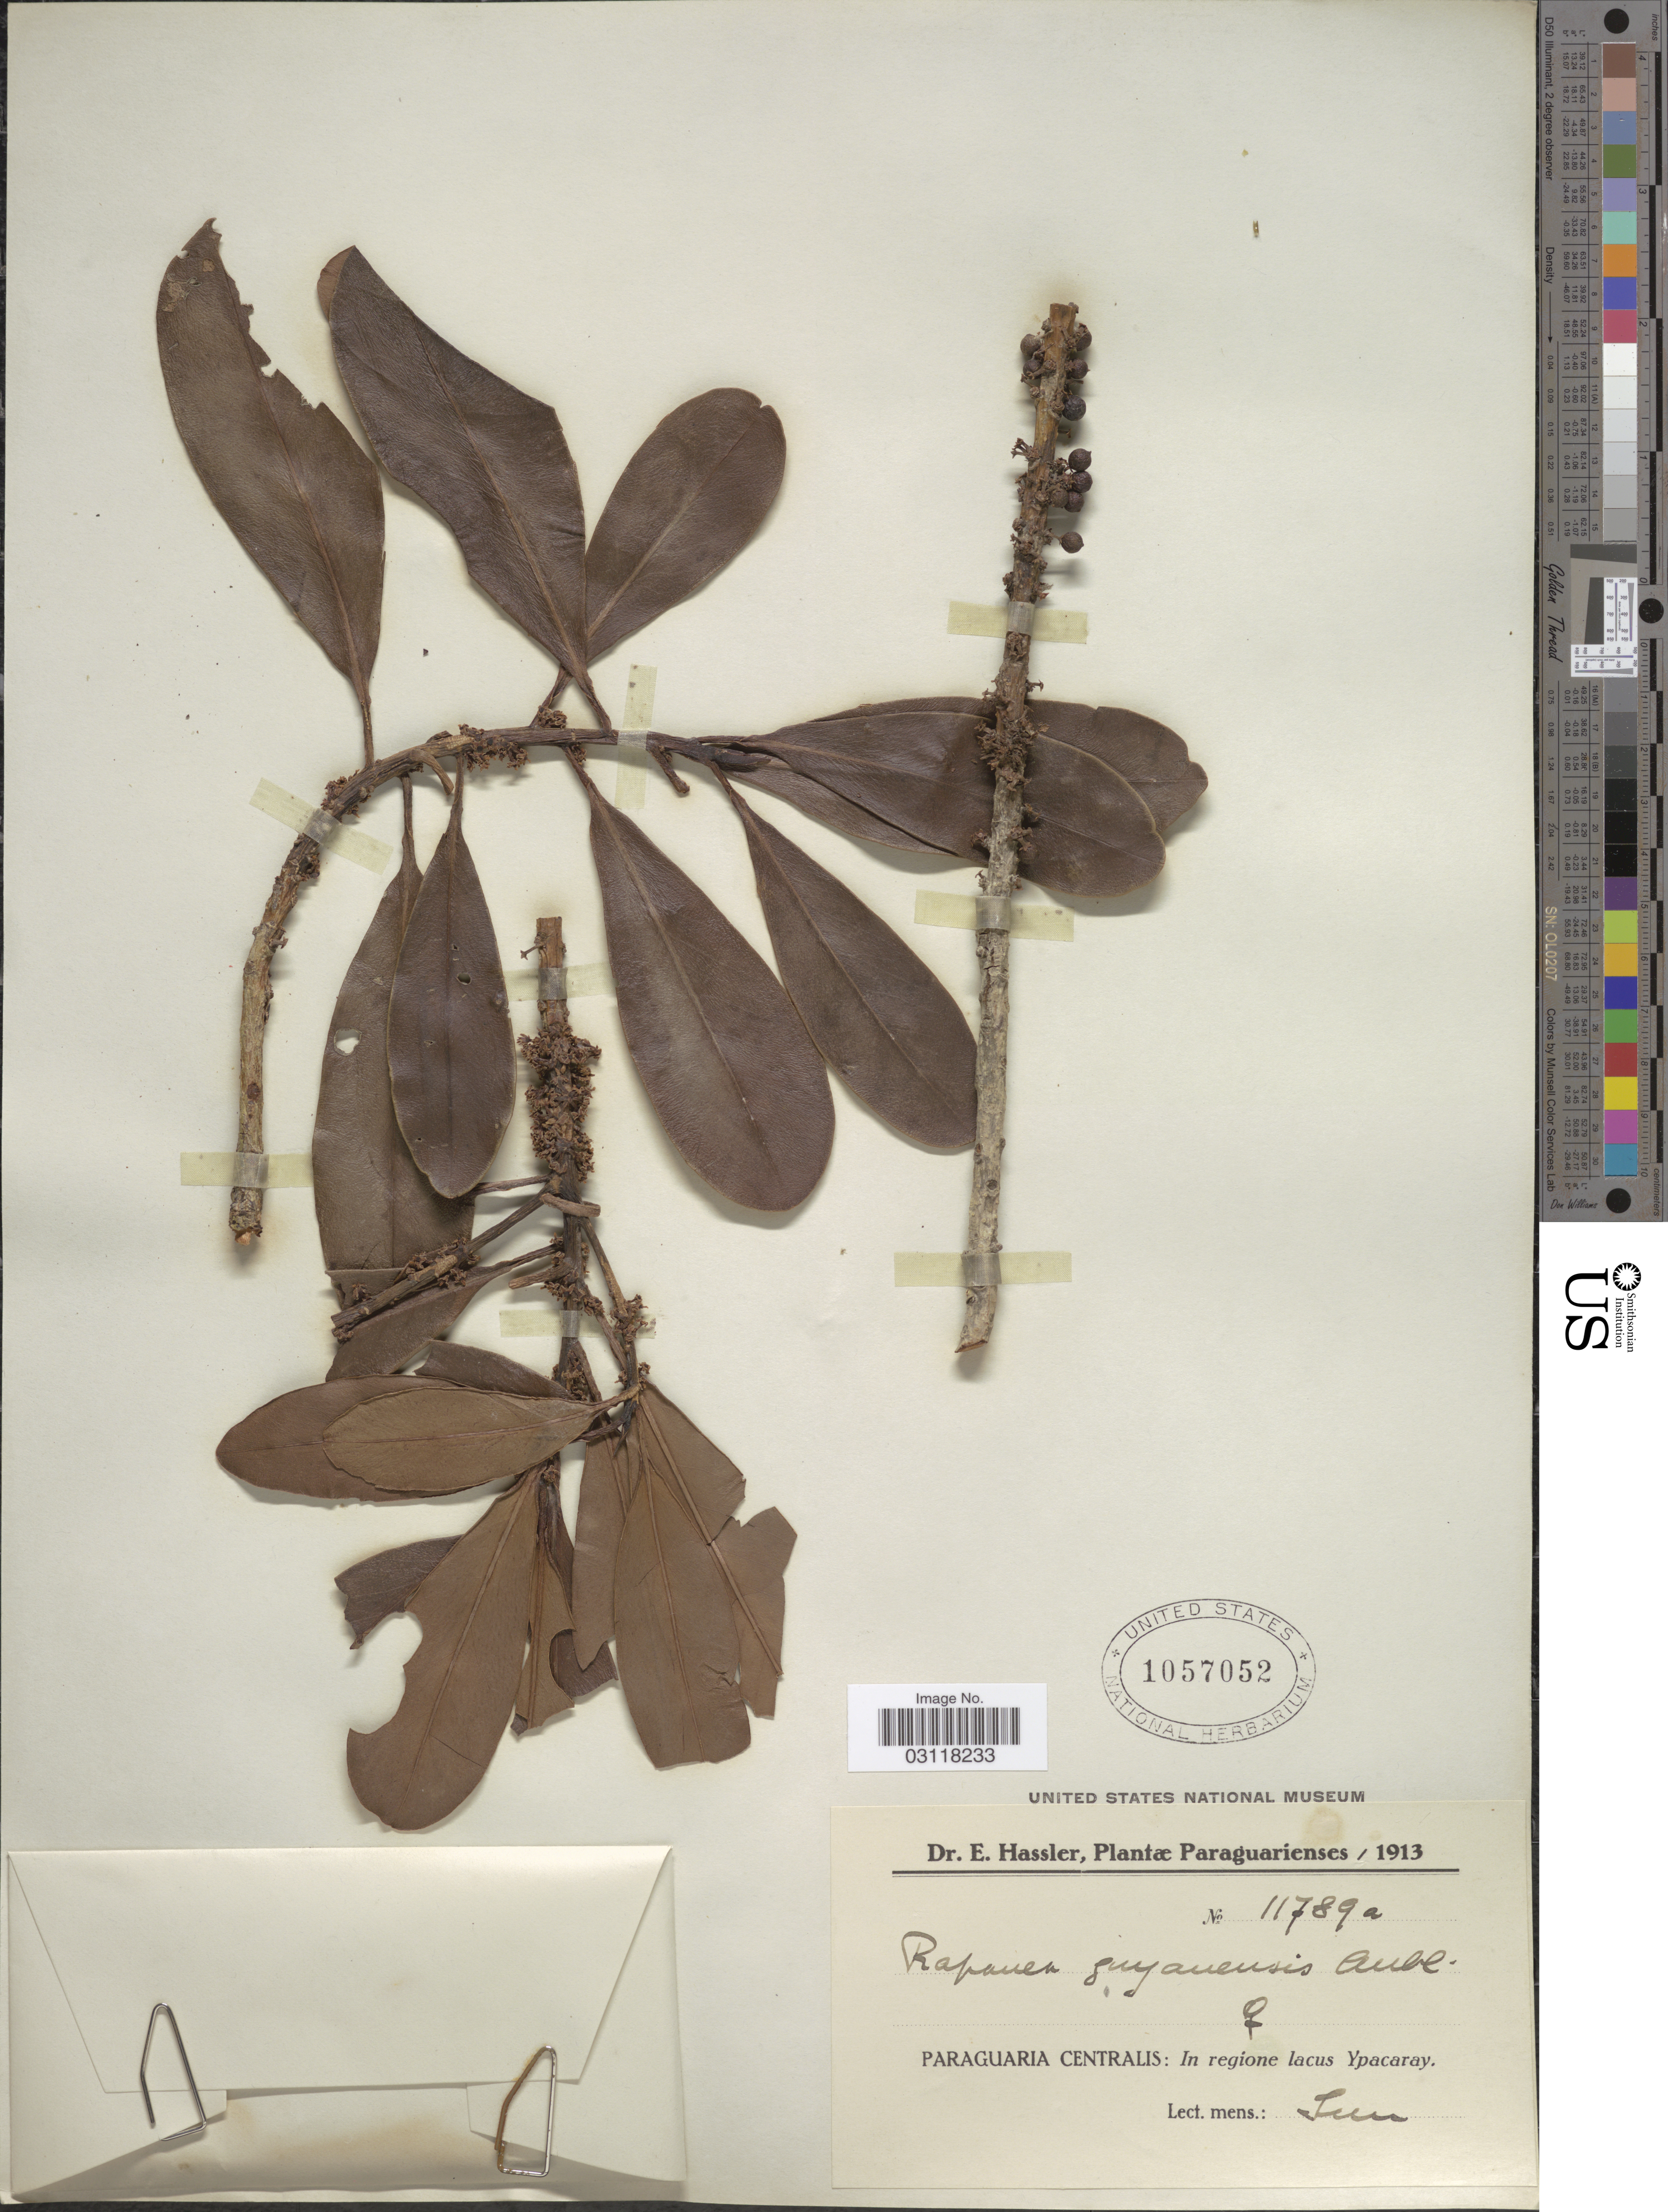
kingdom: Plantae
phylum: Tracheophyta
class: Magnoliopsida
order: Ericales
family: Primulaceae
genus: Rapanea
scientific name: Rapanea guianensis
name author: Aubl.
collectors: E. Hassler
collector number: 11789a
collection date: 1913-06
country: Paraguay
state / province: Central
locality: Paraguaria Centralis: In regione lacus Ypacaray.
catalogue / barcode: US 1057052